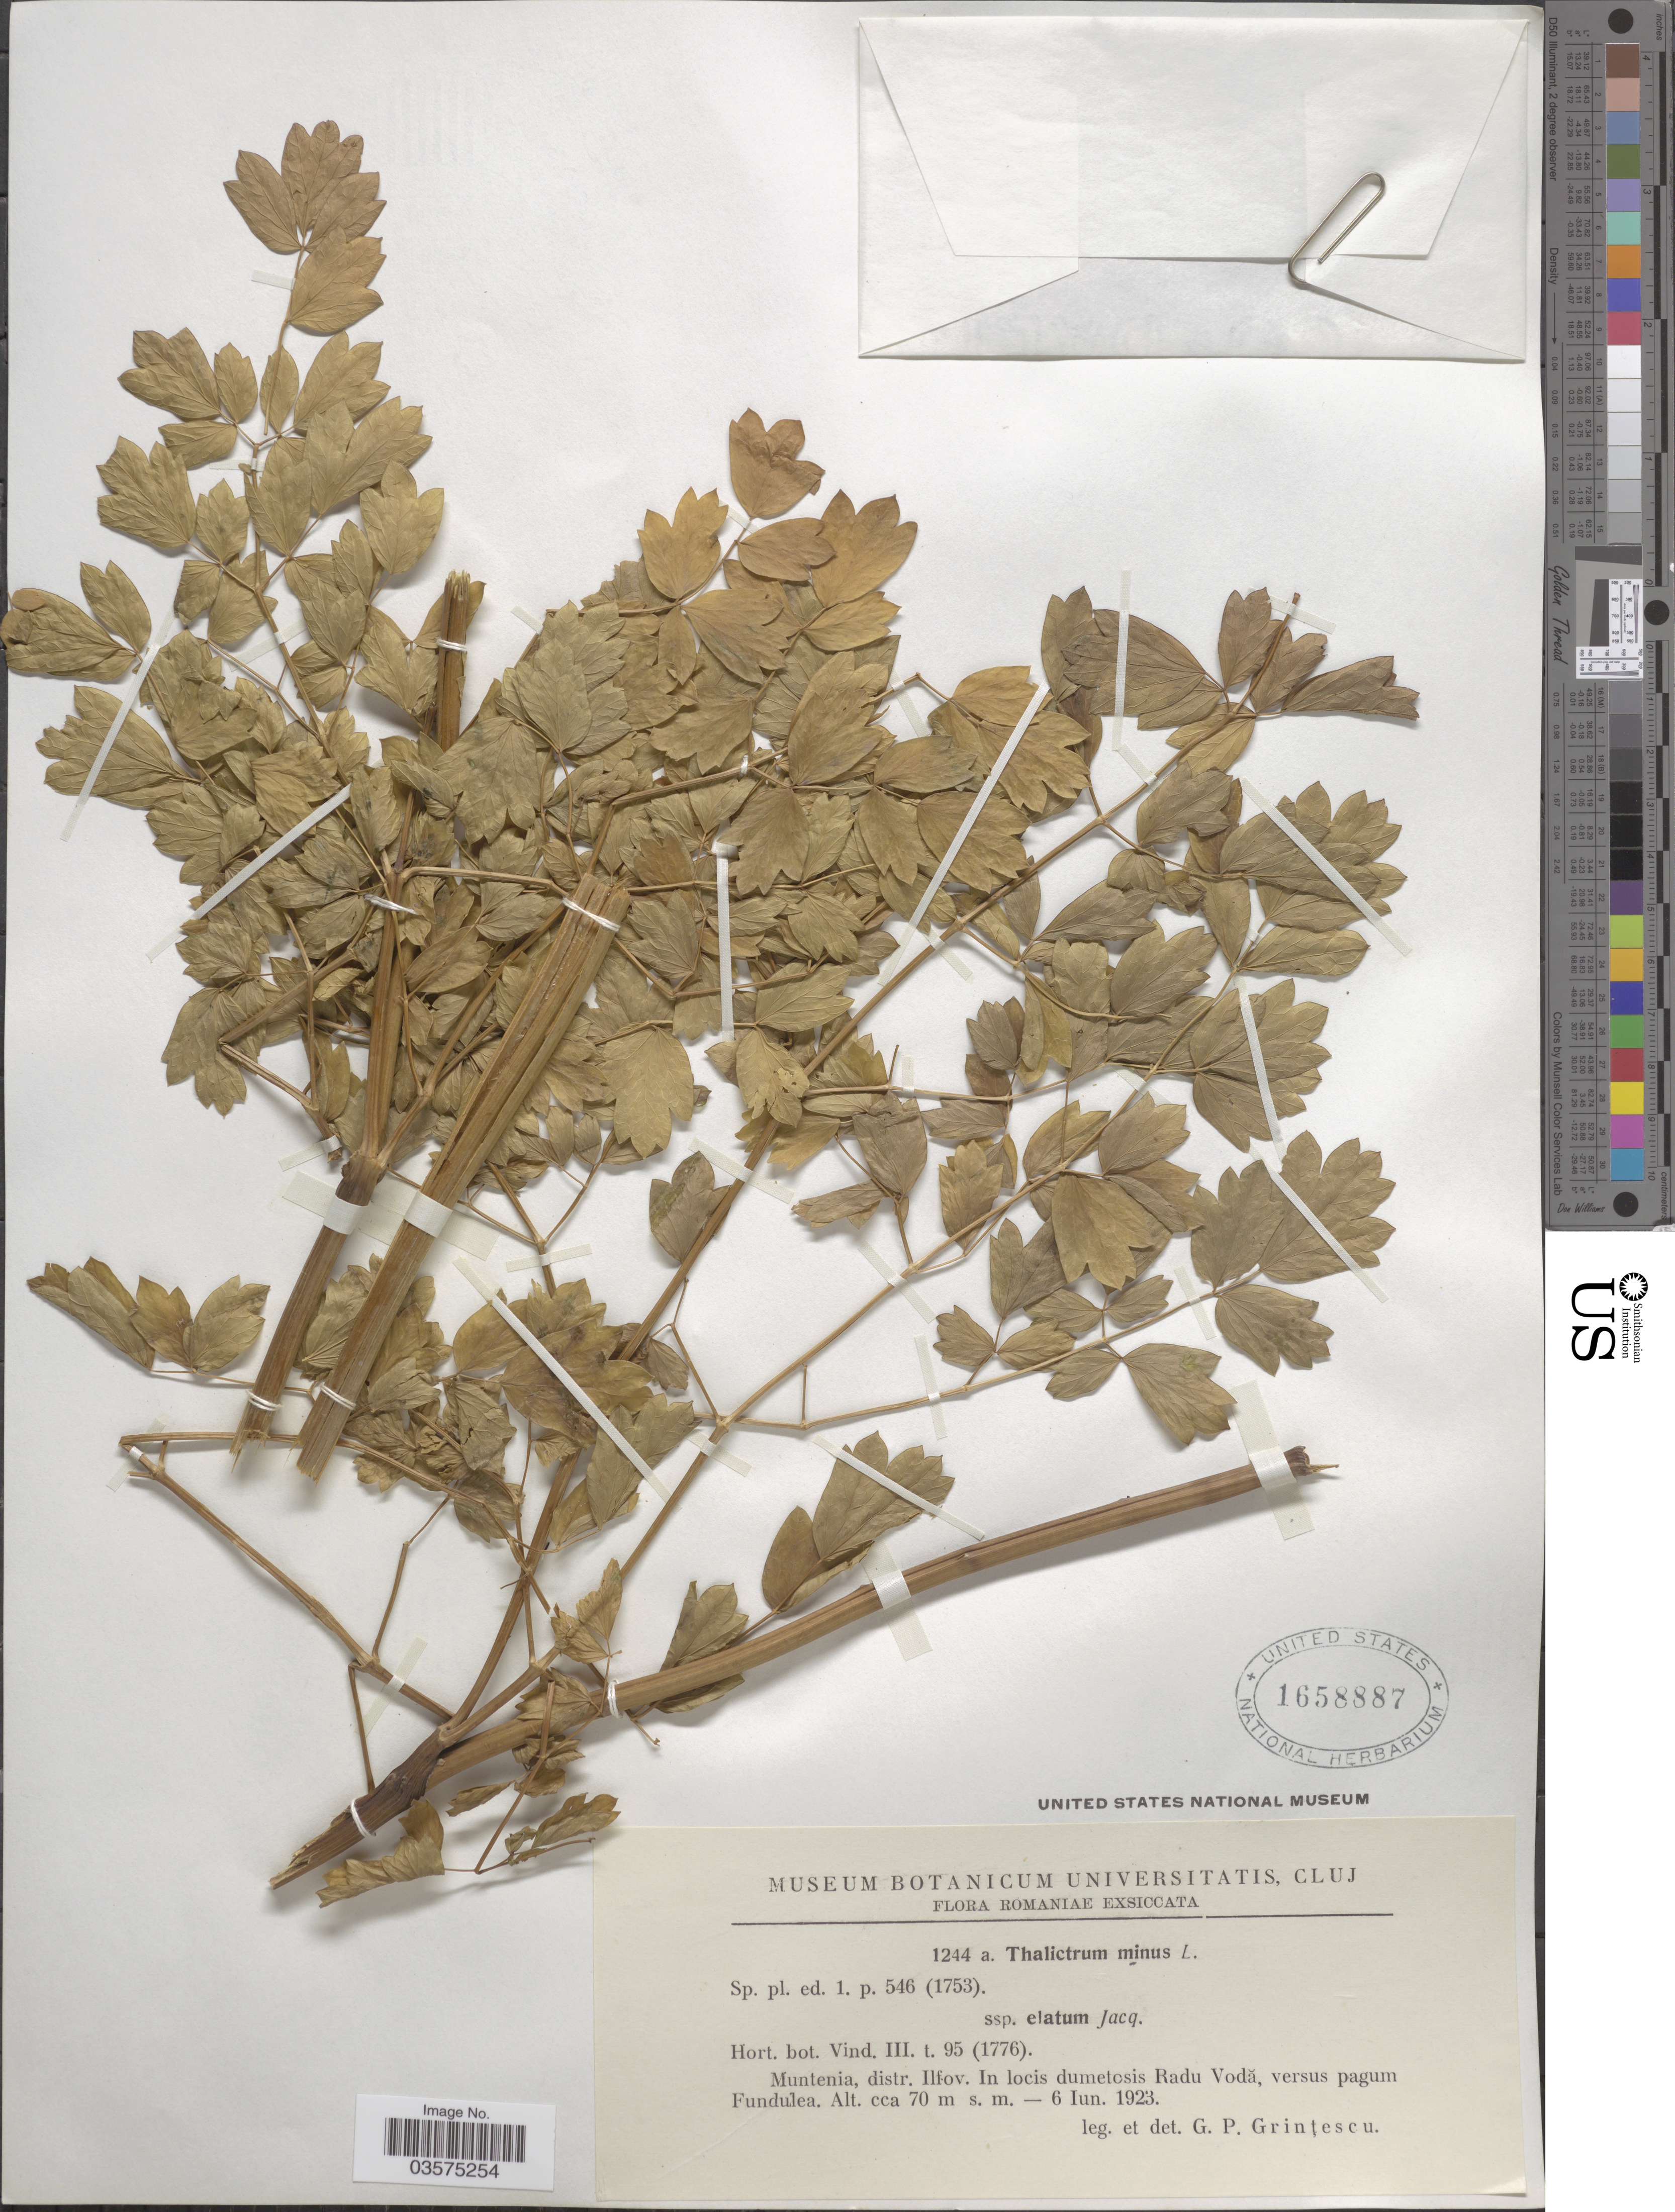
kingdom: Plantae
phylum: Tracheophyta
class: Magnoliopsida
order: Ranunculales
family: Ranunculaceae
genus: Thalictrum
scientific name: Thalictrum minus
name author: L.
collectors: G. Grintescu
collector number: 1244a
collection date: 1923-06-06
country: Romania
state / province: Ilfov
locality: Muntenia, distr. Ilfov. In locis dumetosis Radu Vodă, versus pagum Fundulea.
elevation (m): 70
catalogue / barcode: US 1658887